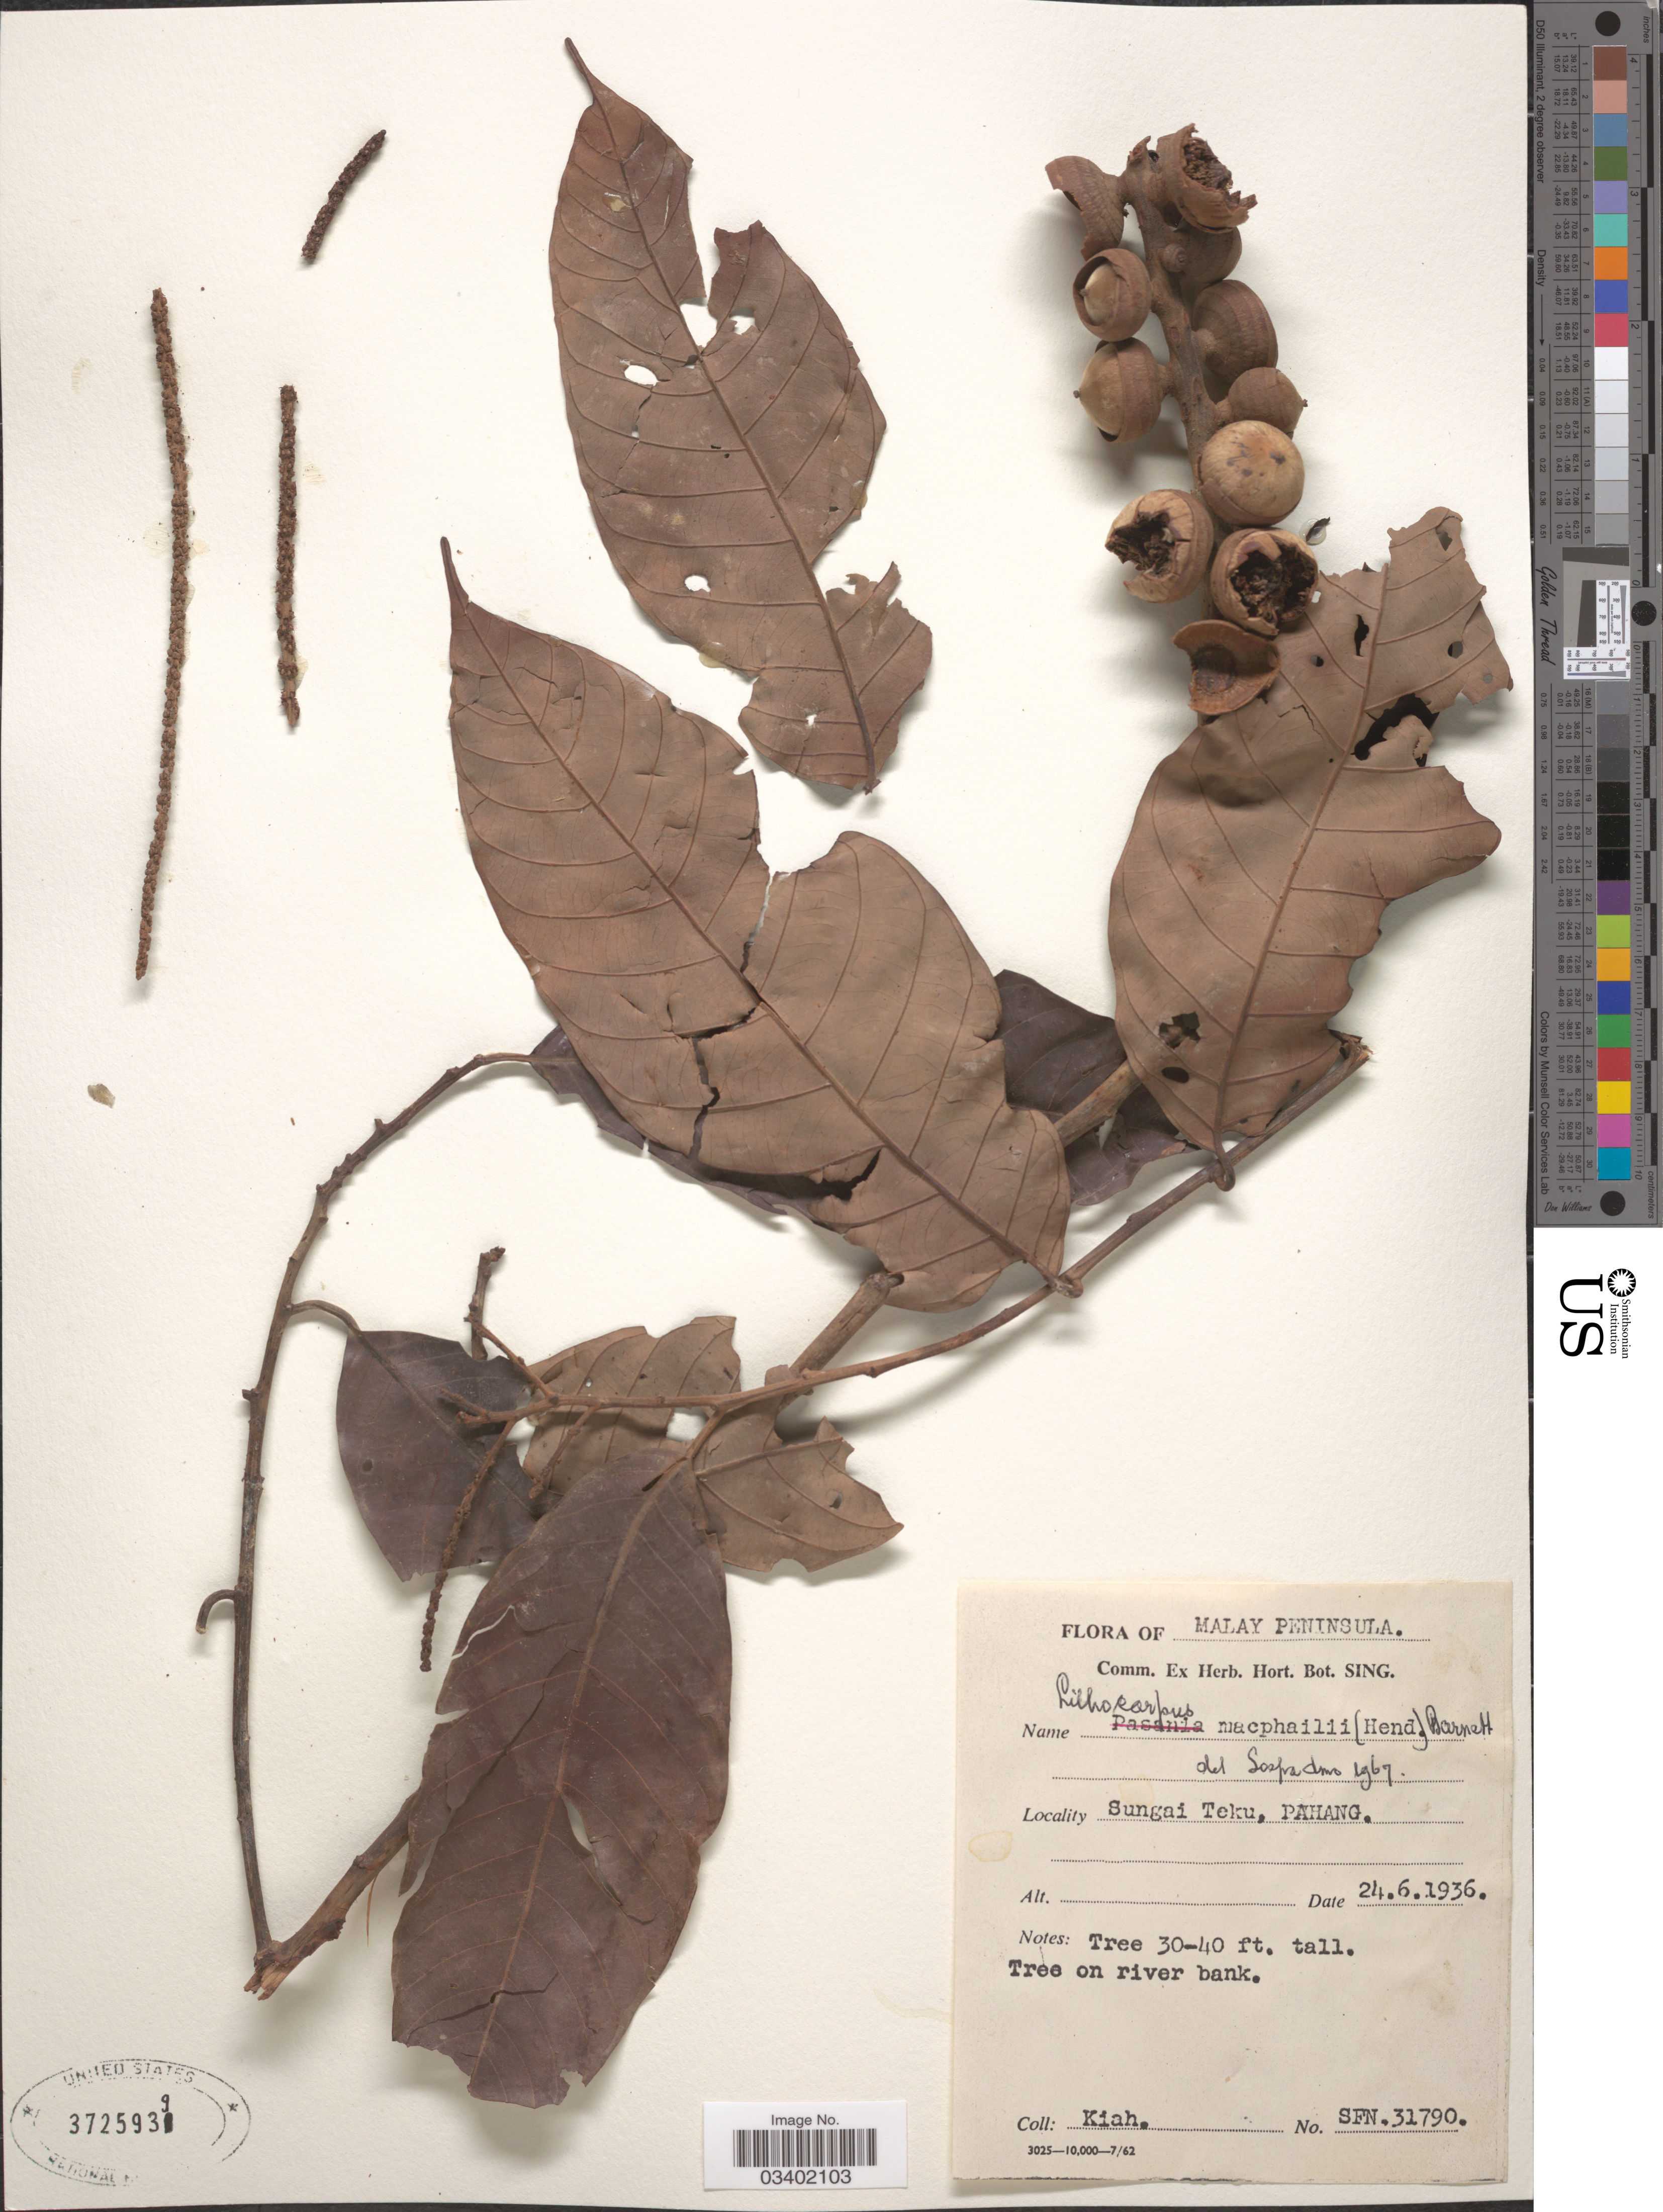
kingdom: Plantae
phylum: Tracheophyta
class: Magnoliopsida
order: Fagales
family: Fagaceae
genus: Lithocarpus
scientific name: Lithocarpus macphailii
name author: (M.R. Hend.) Barnett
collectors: -. Kiah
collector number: SFN.31790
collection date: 1936-06-24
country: Malaysia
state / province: Pahang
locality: Malay Peninsula. Sungai Teku.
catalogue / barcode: US 3725939